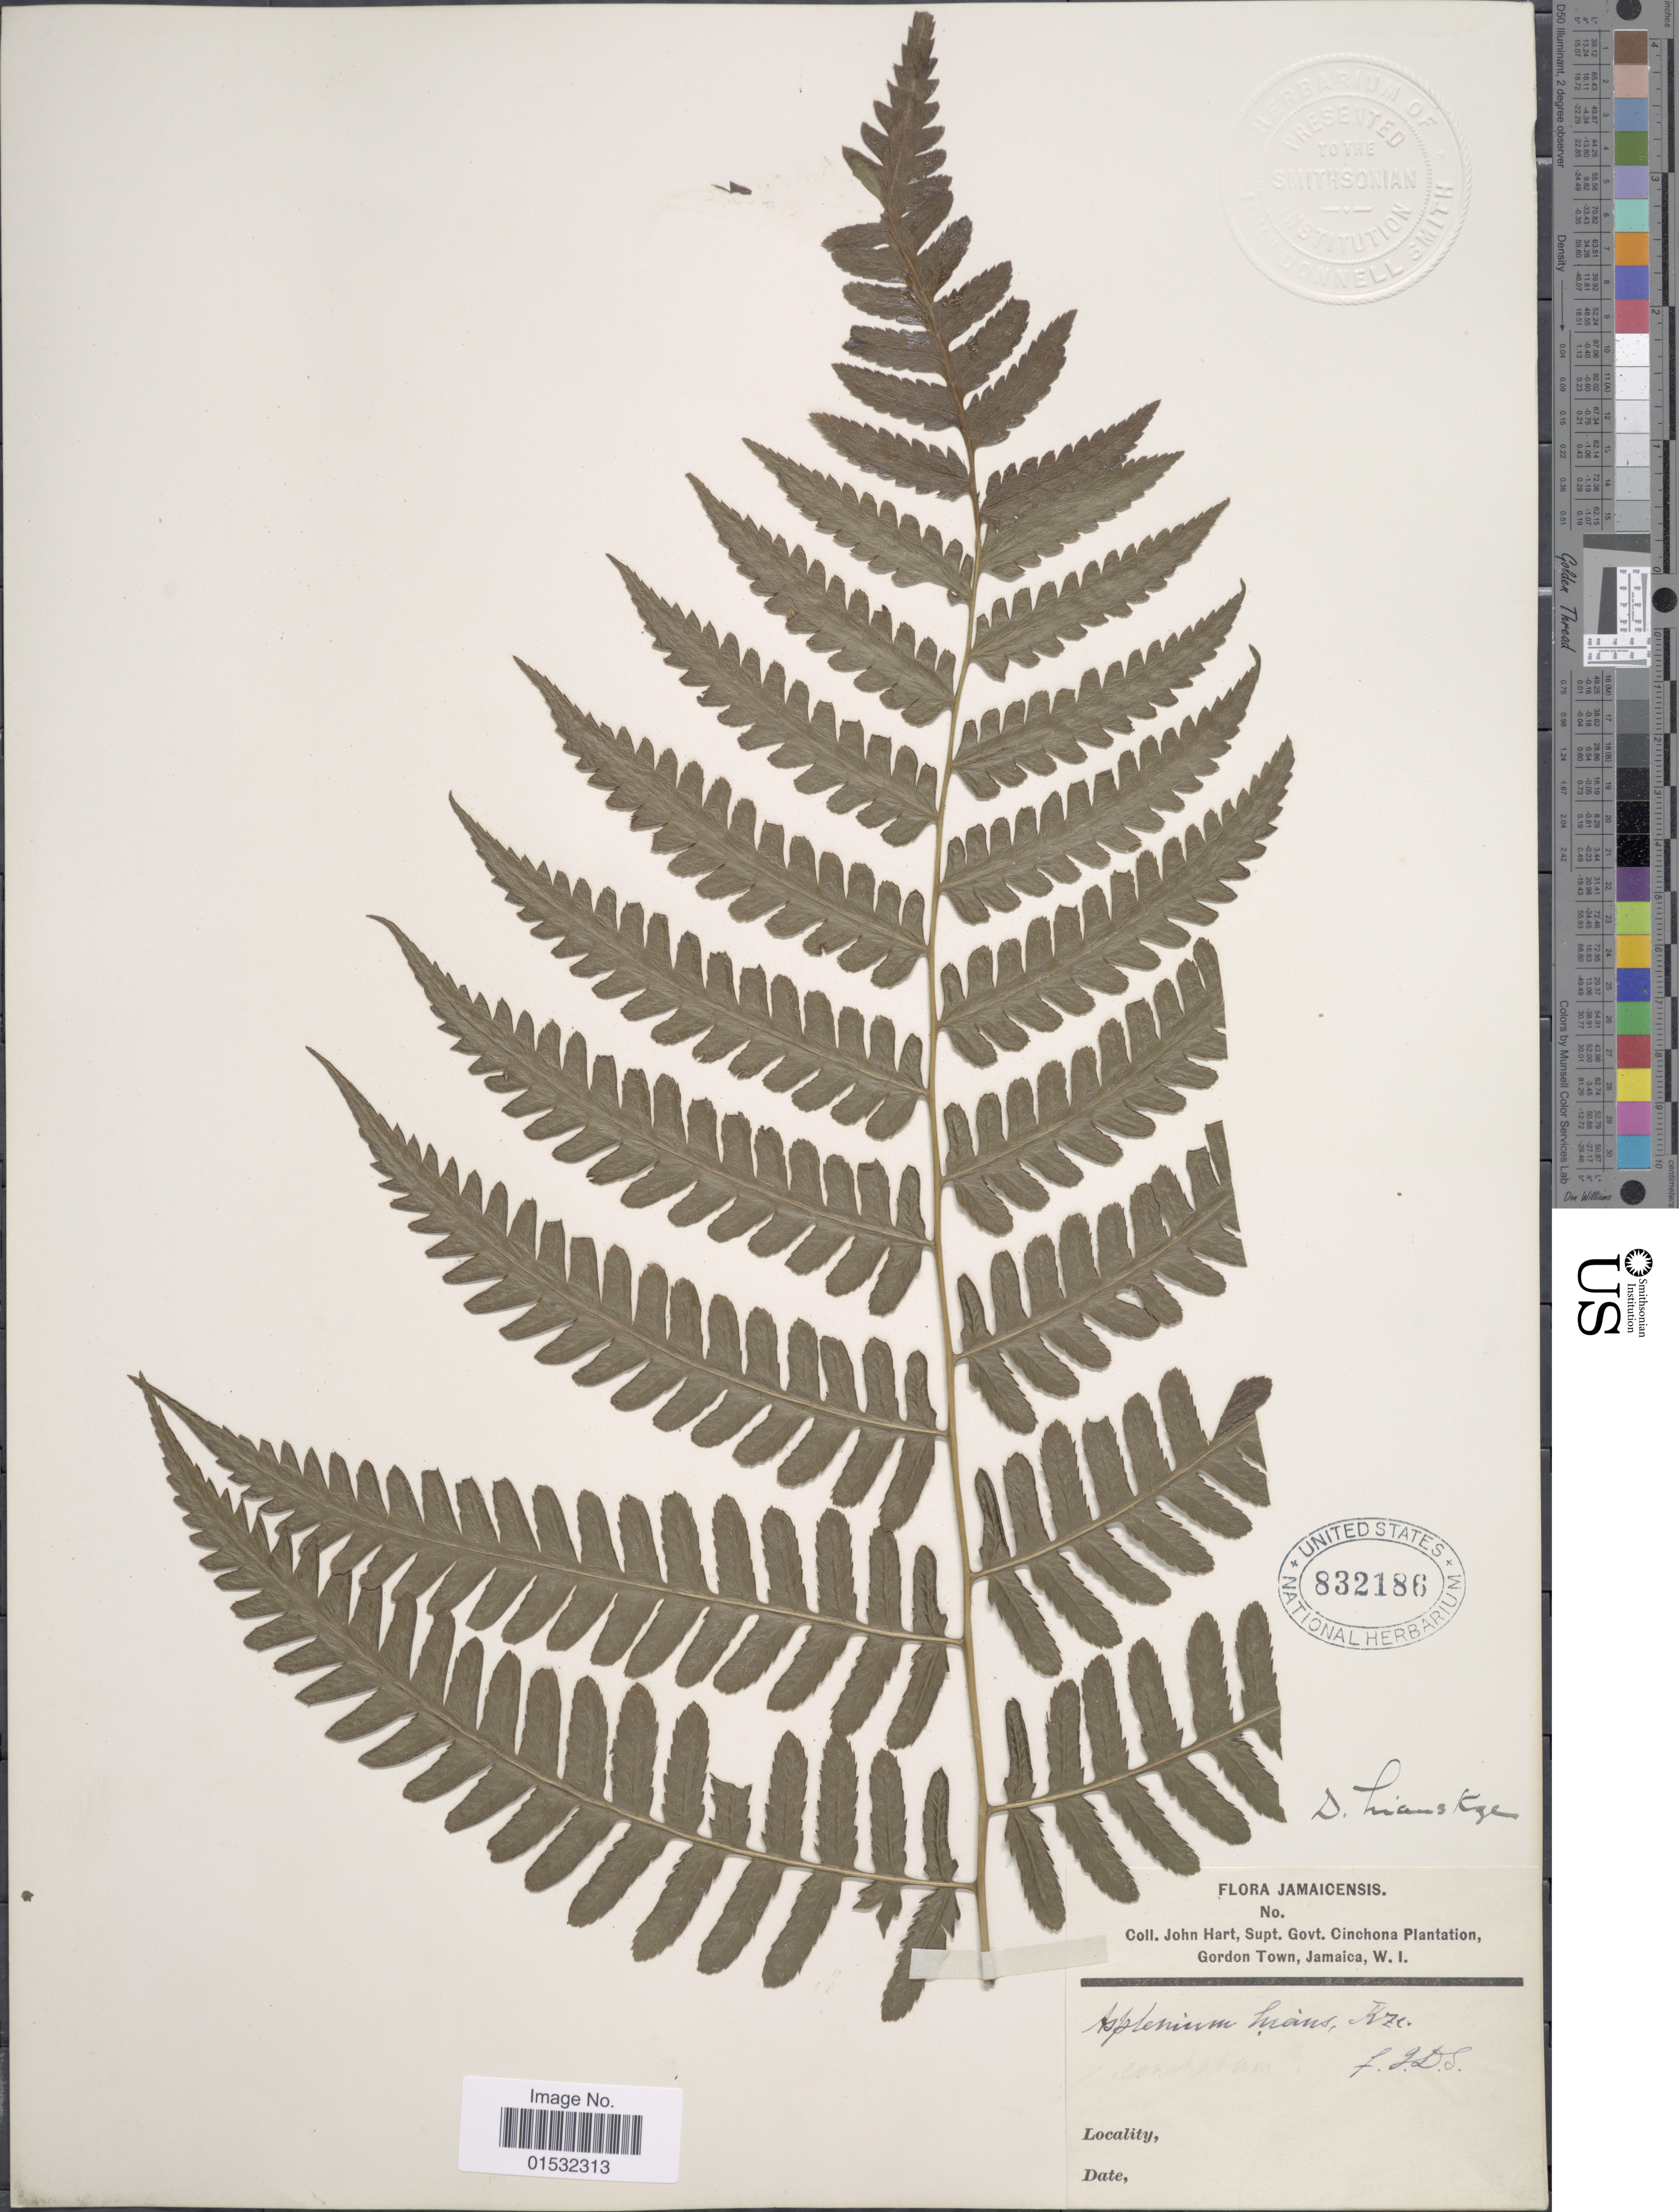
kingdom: Plantae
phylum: Tracheophyta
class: Polypodiopsida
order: Polypodiales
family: Athyriaceae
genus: Diplazium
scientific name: Diplazium hians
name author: Kunze ex Klotzsch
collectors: J. H. Hart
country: Jamaica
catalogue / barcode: US 832186